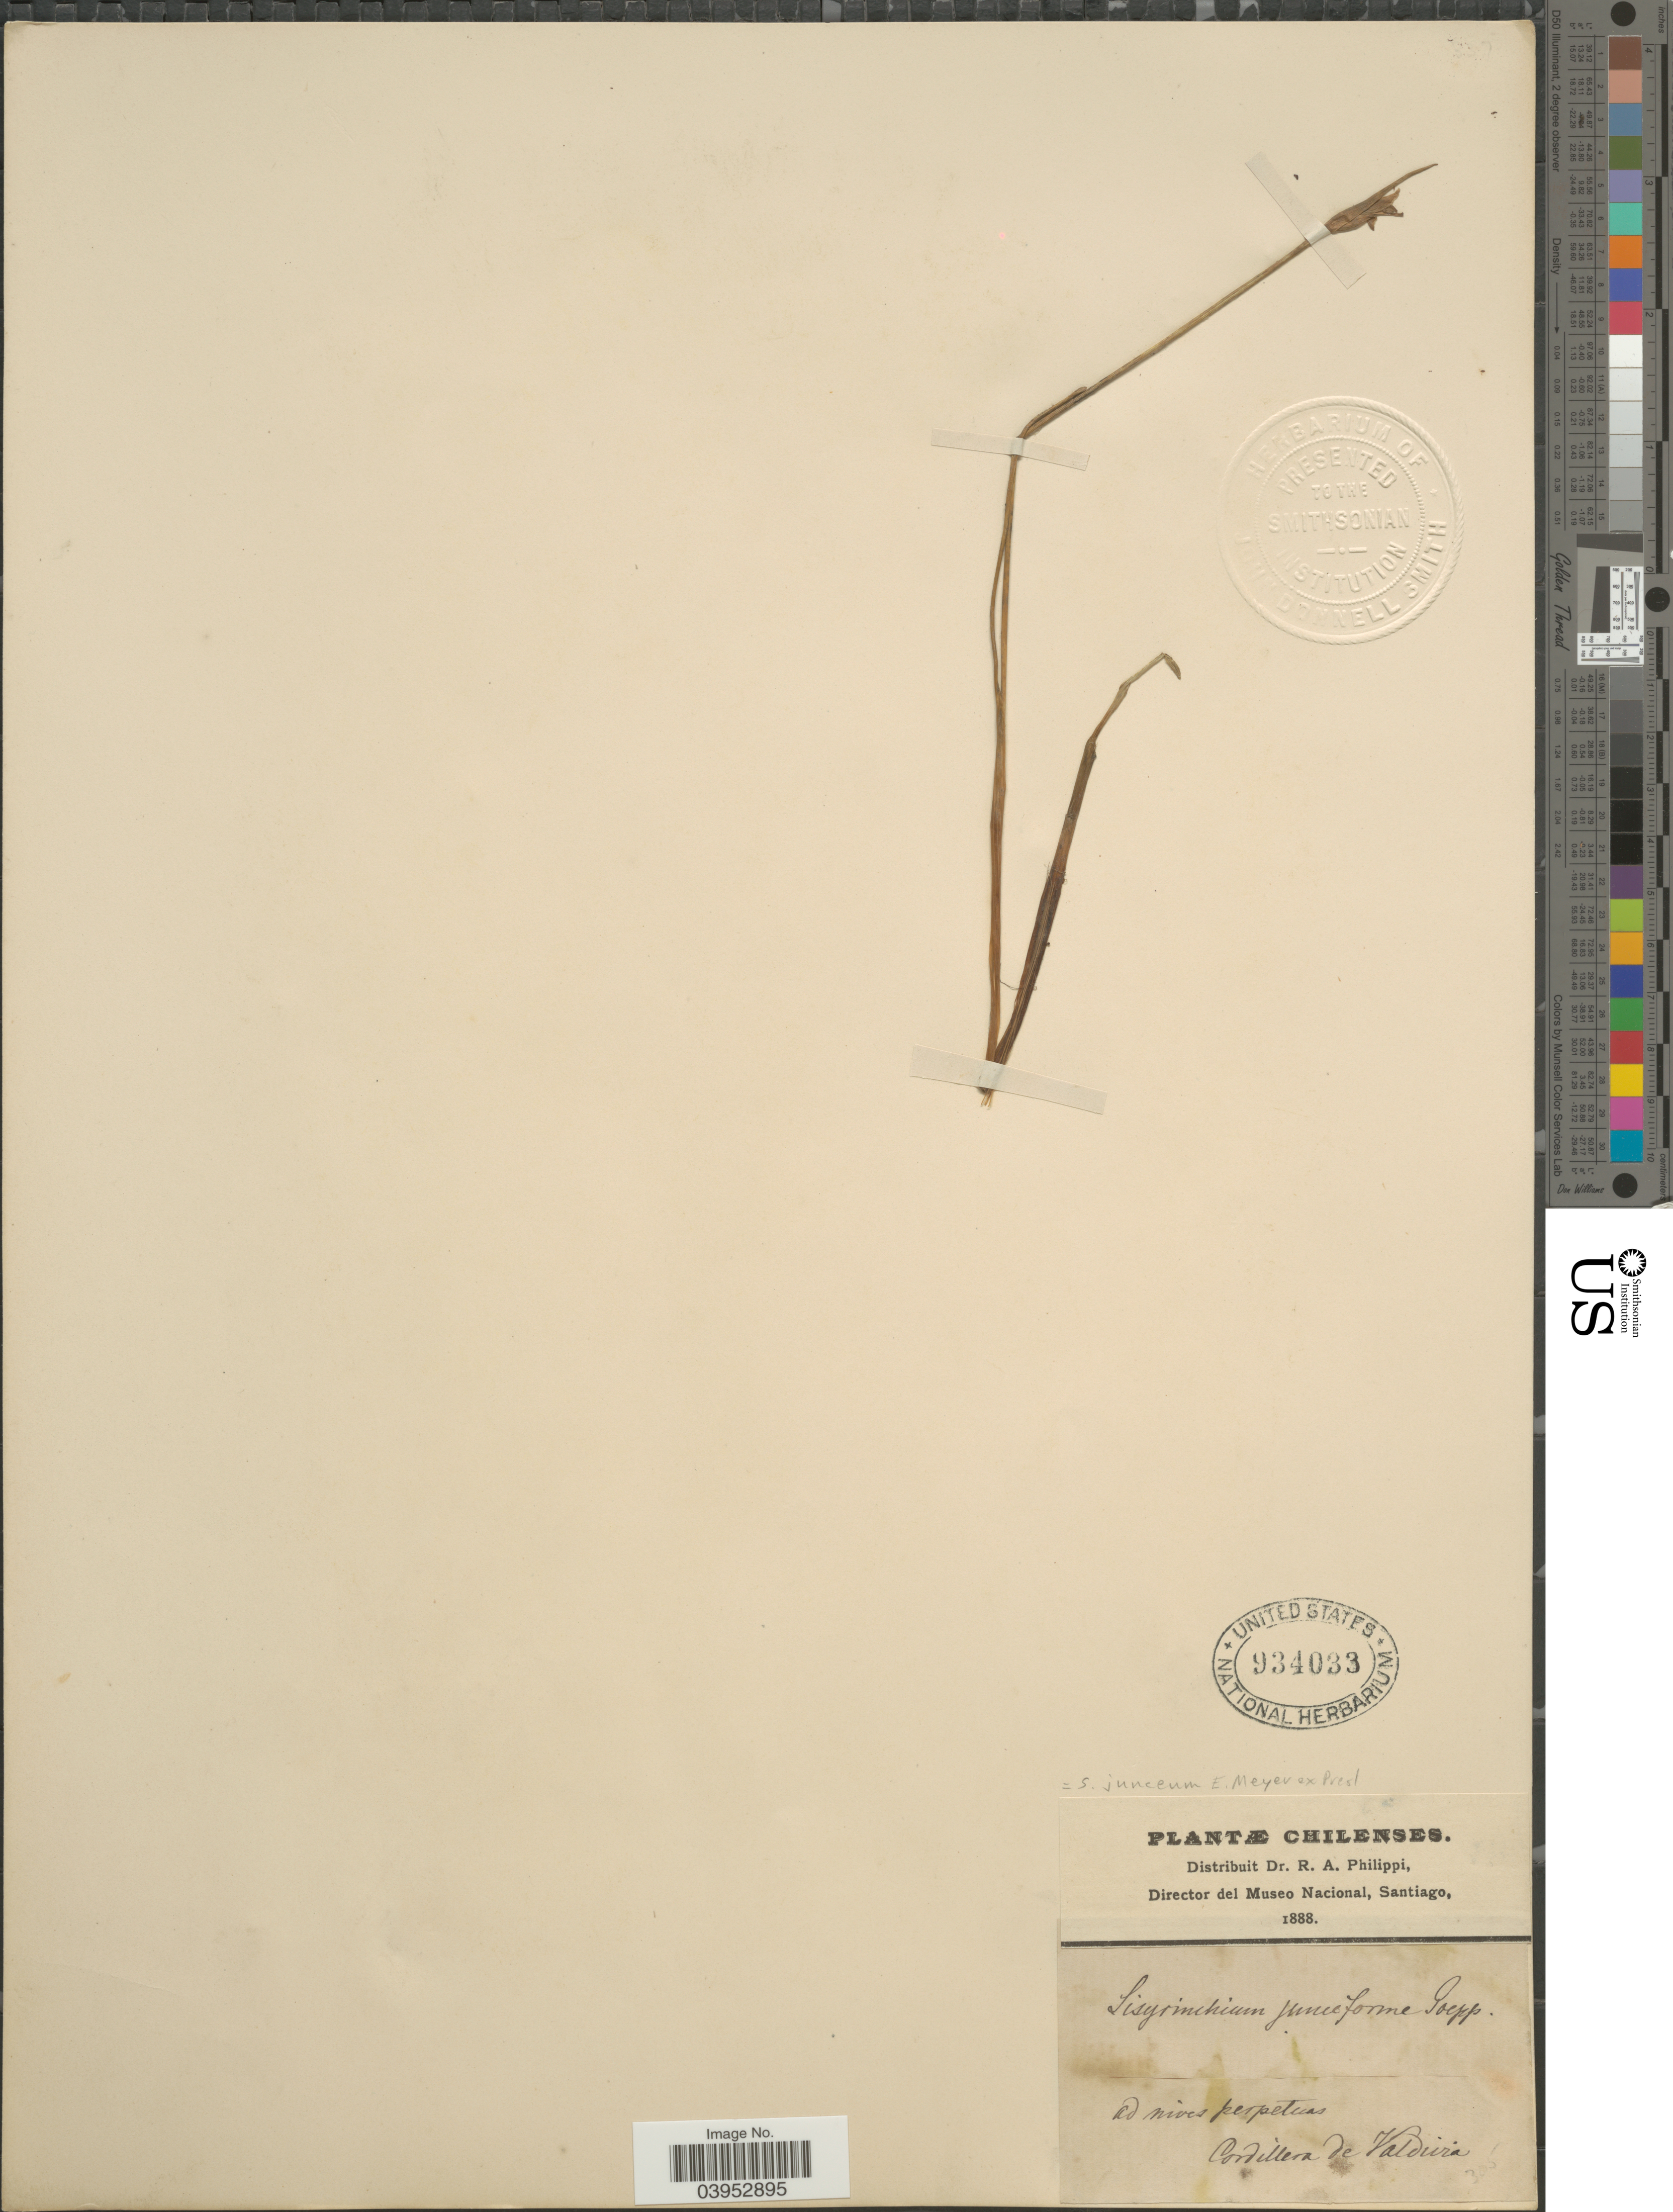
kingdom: Plantae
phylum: Tracheophyta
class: Liliopsida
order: Asparagales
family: Iridaceae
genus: Olsynium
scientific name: Olsynium junceum subsp. junceum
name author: (E. Mey. ex C. Presl) Goldblatt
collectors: ex. herb. R.A. Philippi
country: Chile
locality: Cordillera de Valdivia.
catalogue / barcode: US 934033